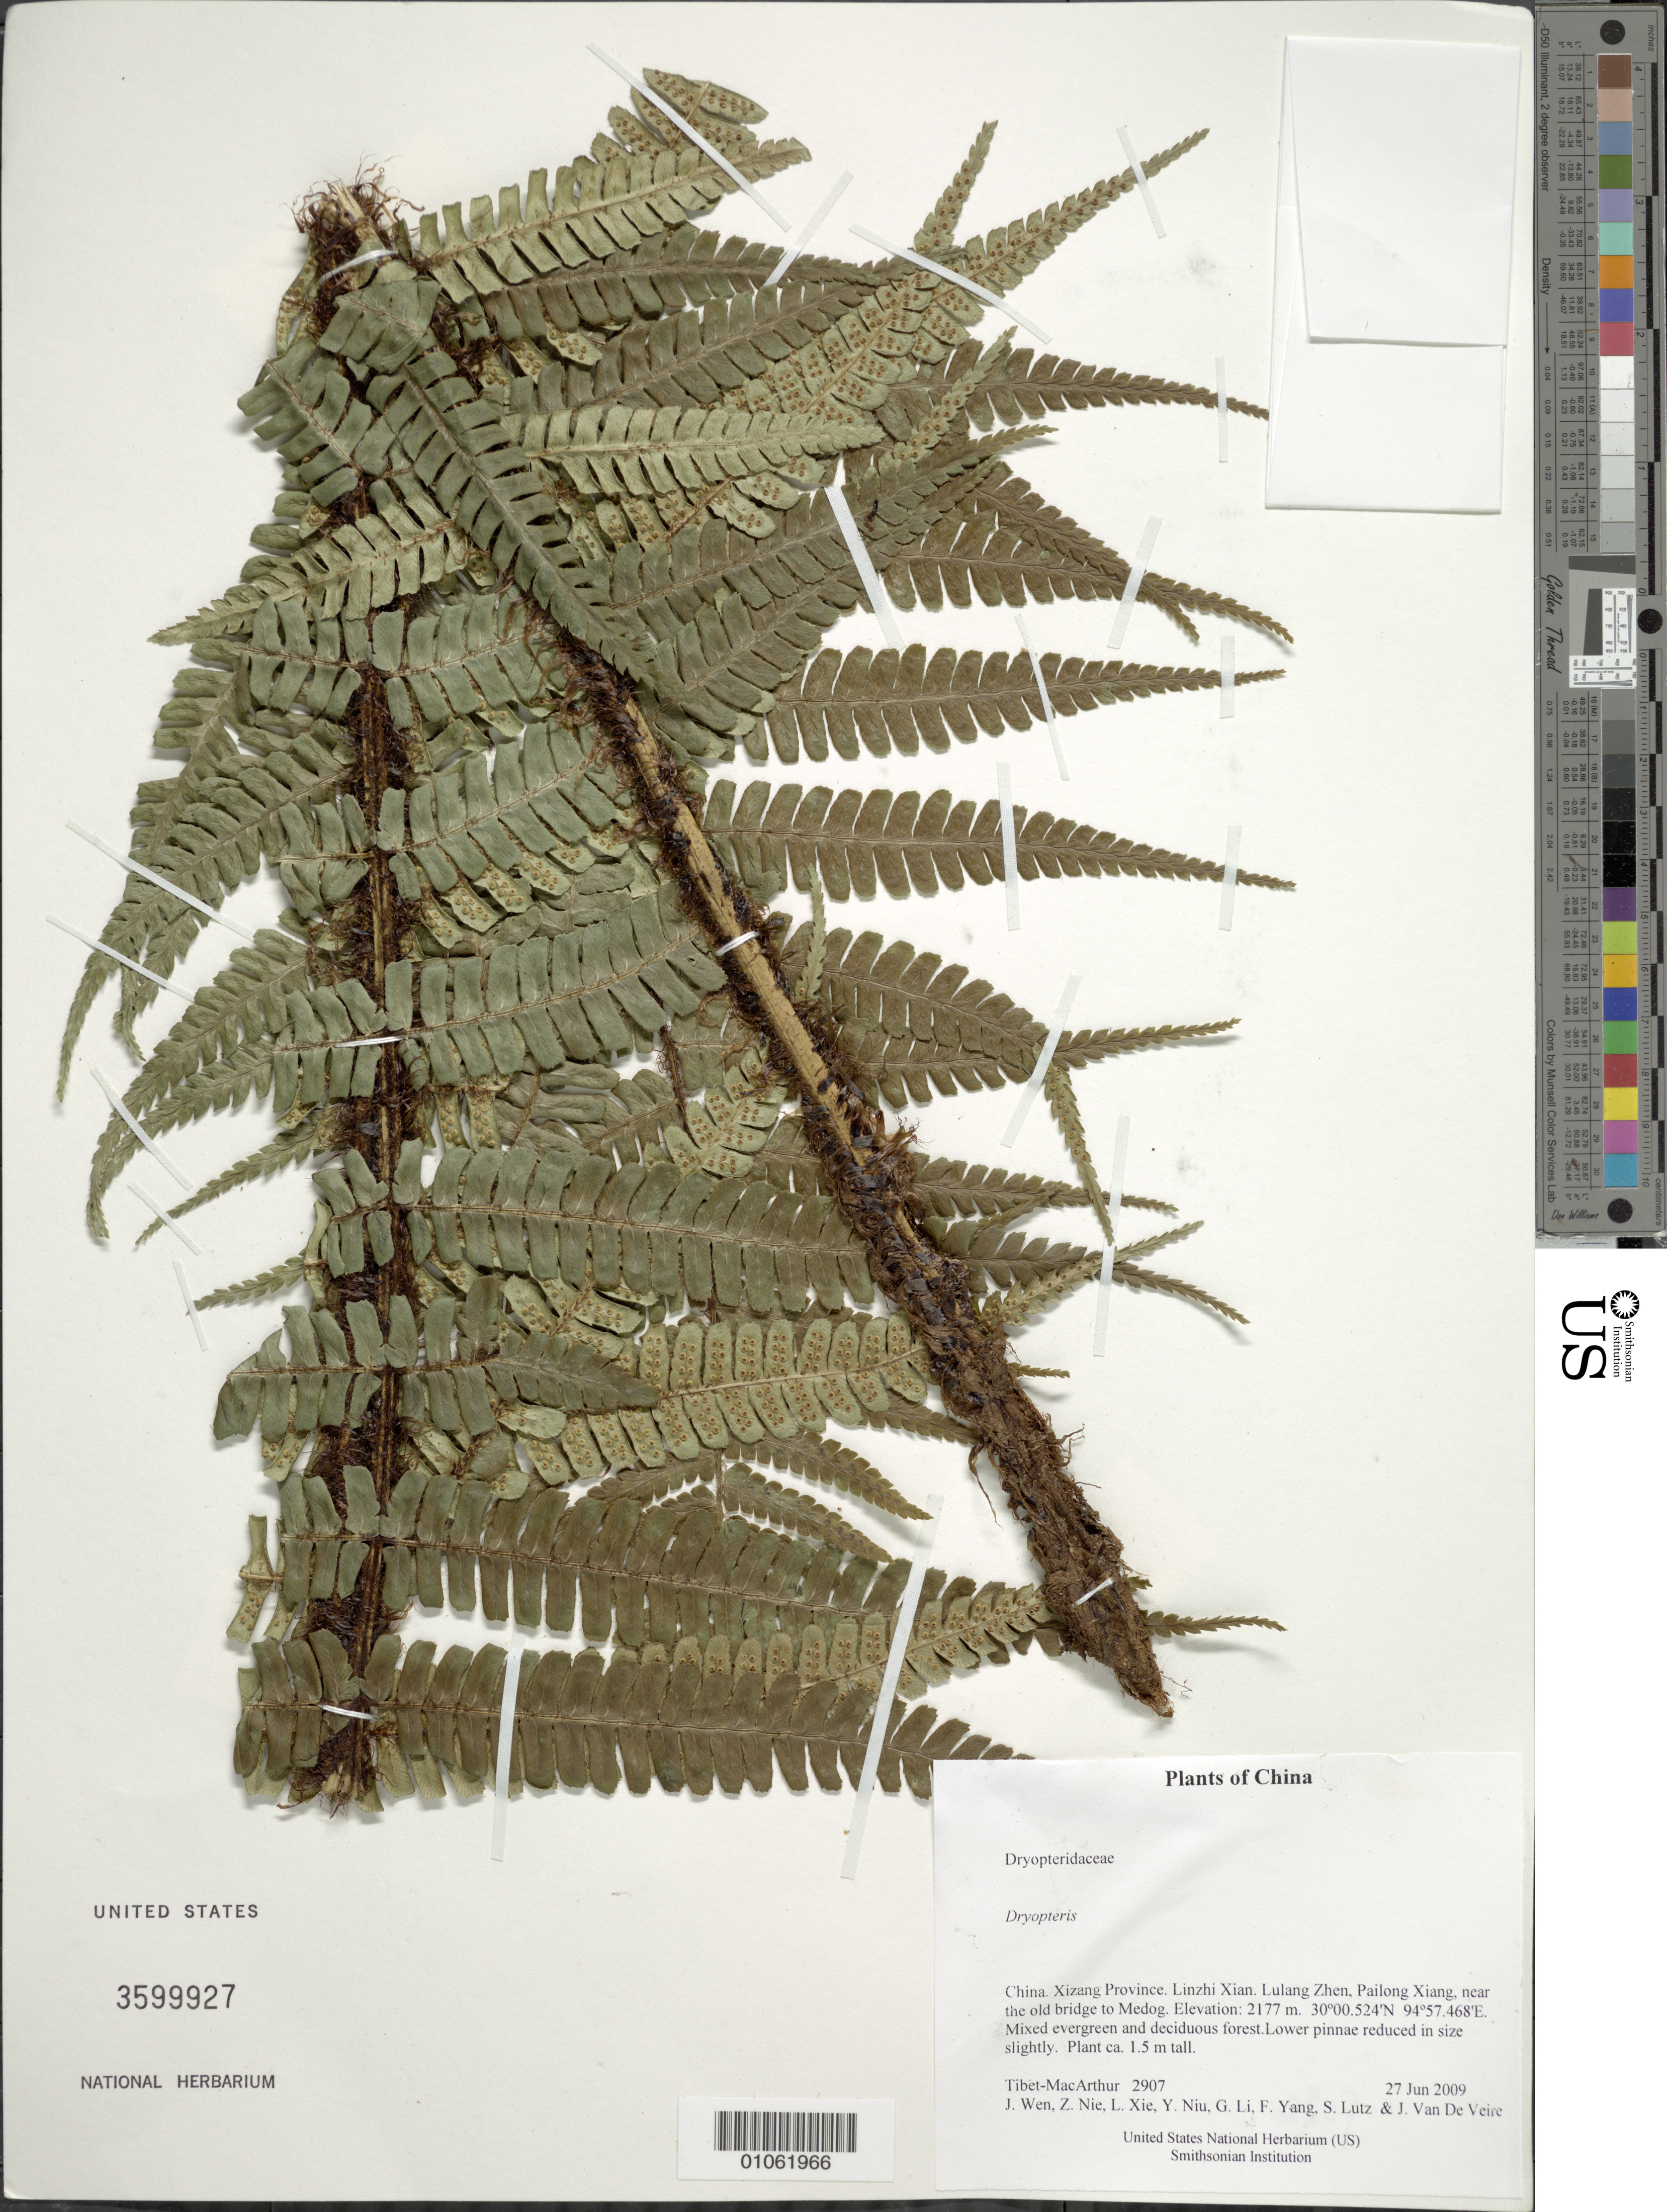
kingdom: Plantae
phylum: Tracheophyta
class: Polypodiopsida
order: Polypodiales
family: Dryopteridaceae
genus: Dryopteris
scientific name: Dryopteris sp.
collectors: Tibet-MacArthur, J. Wen, Z. Nie, L. Xie, Y. Niu, G. Li, F. Yang, S. Lutz & J. Van De Veire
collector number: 2907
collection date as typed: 27 Jun 2009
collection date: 2009-06-27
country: China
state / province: Xizang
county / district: Linzhi Xian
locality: Lulang Zhen, Pailong Xiang, near the old bridge to Medog.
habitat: Mixed evergreen and deciduous forest.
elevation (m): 2177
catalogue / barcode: US 3599927